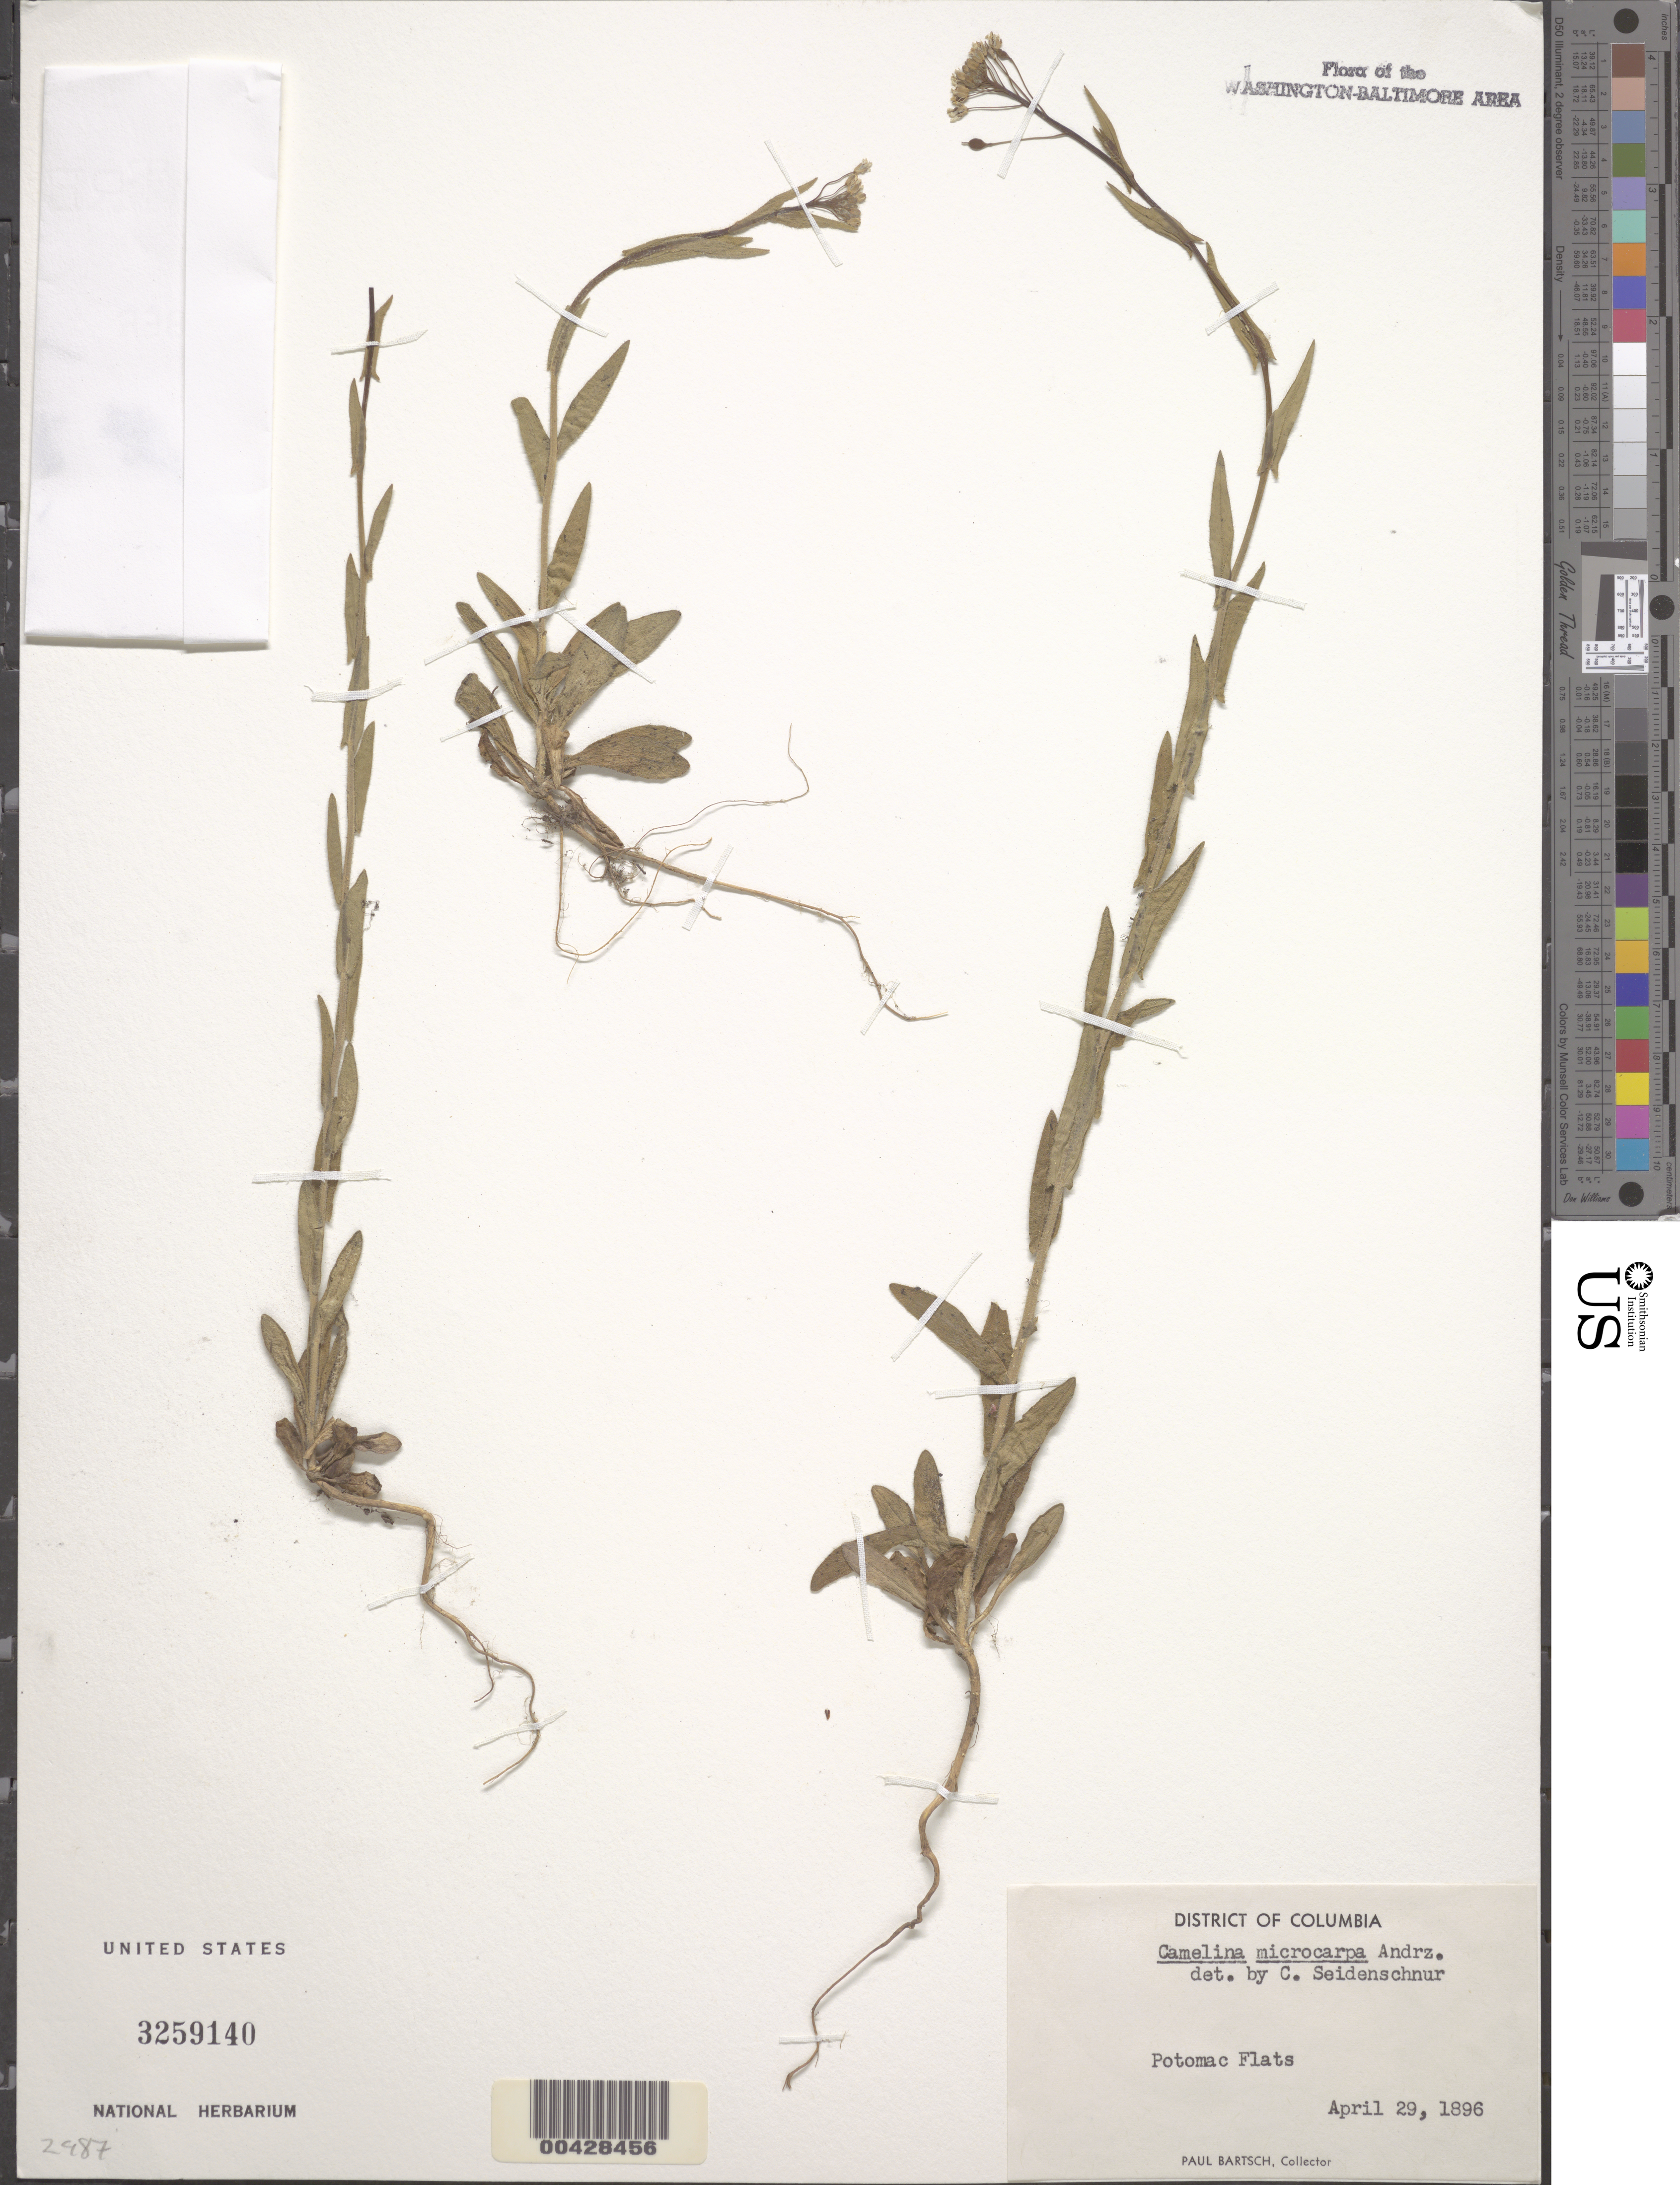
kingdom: Plantae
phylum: Tracheophyta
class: Magnoliopsida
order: Brassicales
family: Brassicaceae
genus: Camelina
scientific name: Camelina microcarpa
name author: DC.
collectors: P. Bartsch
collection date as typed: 29 Apr 1896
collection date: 1896-04-29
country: United States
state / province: District of Columbia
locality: Potomac flats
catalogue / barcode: US 3259140